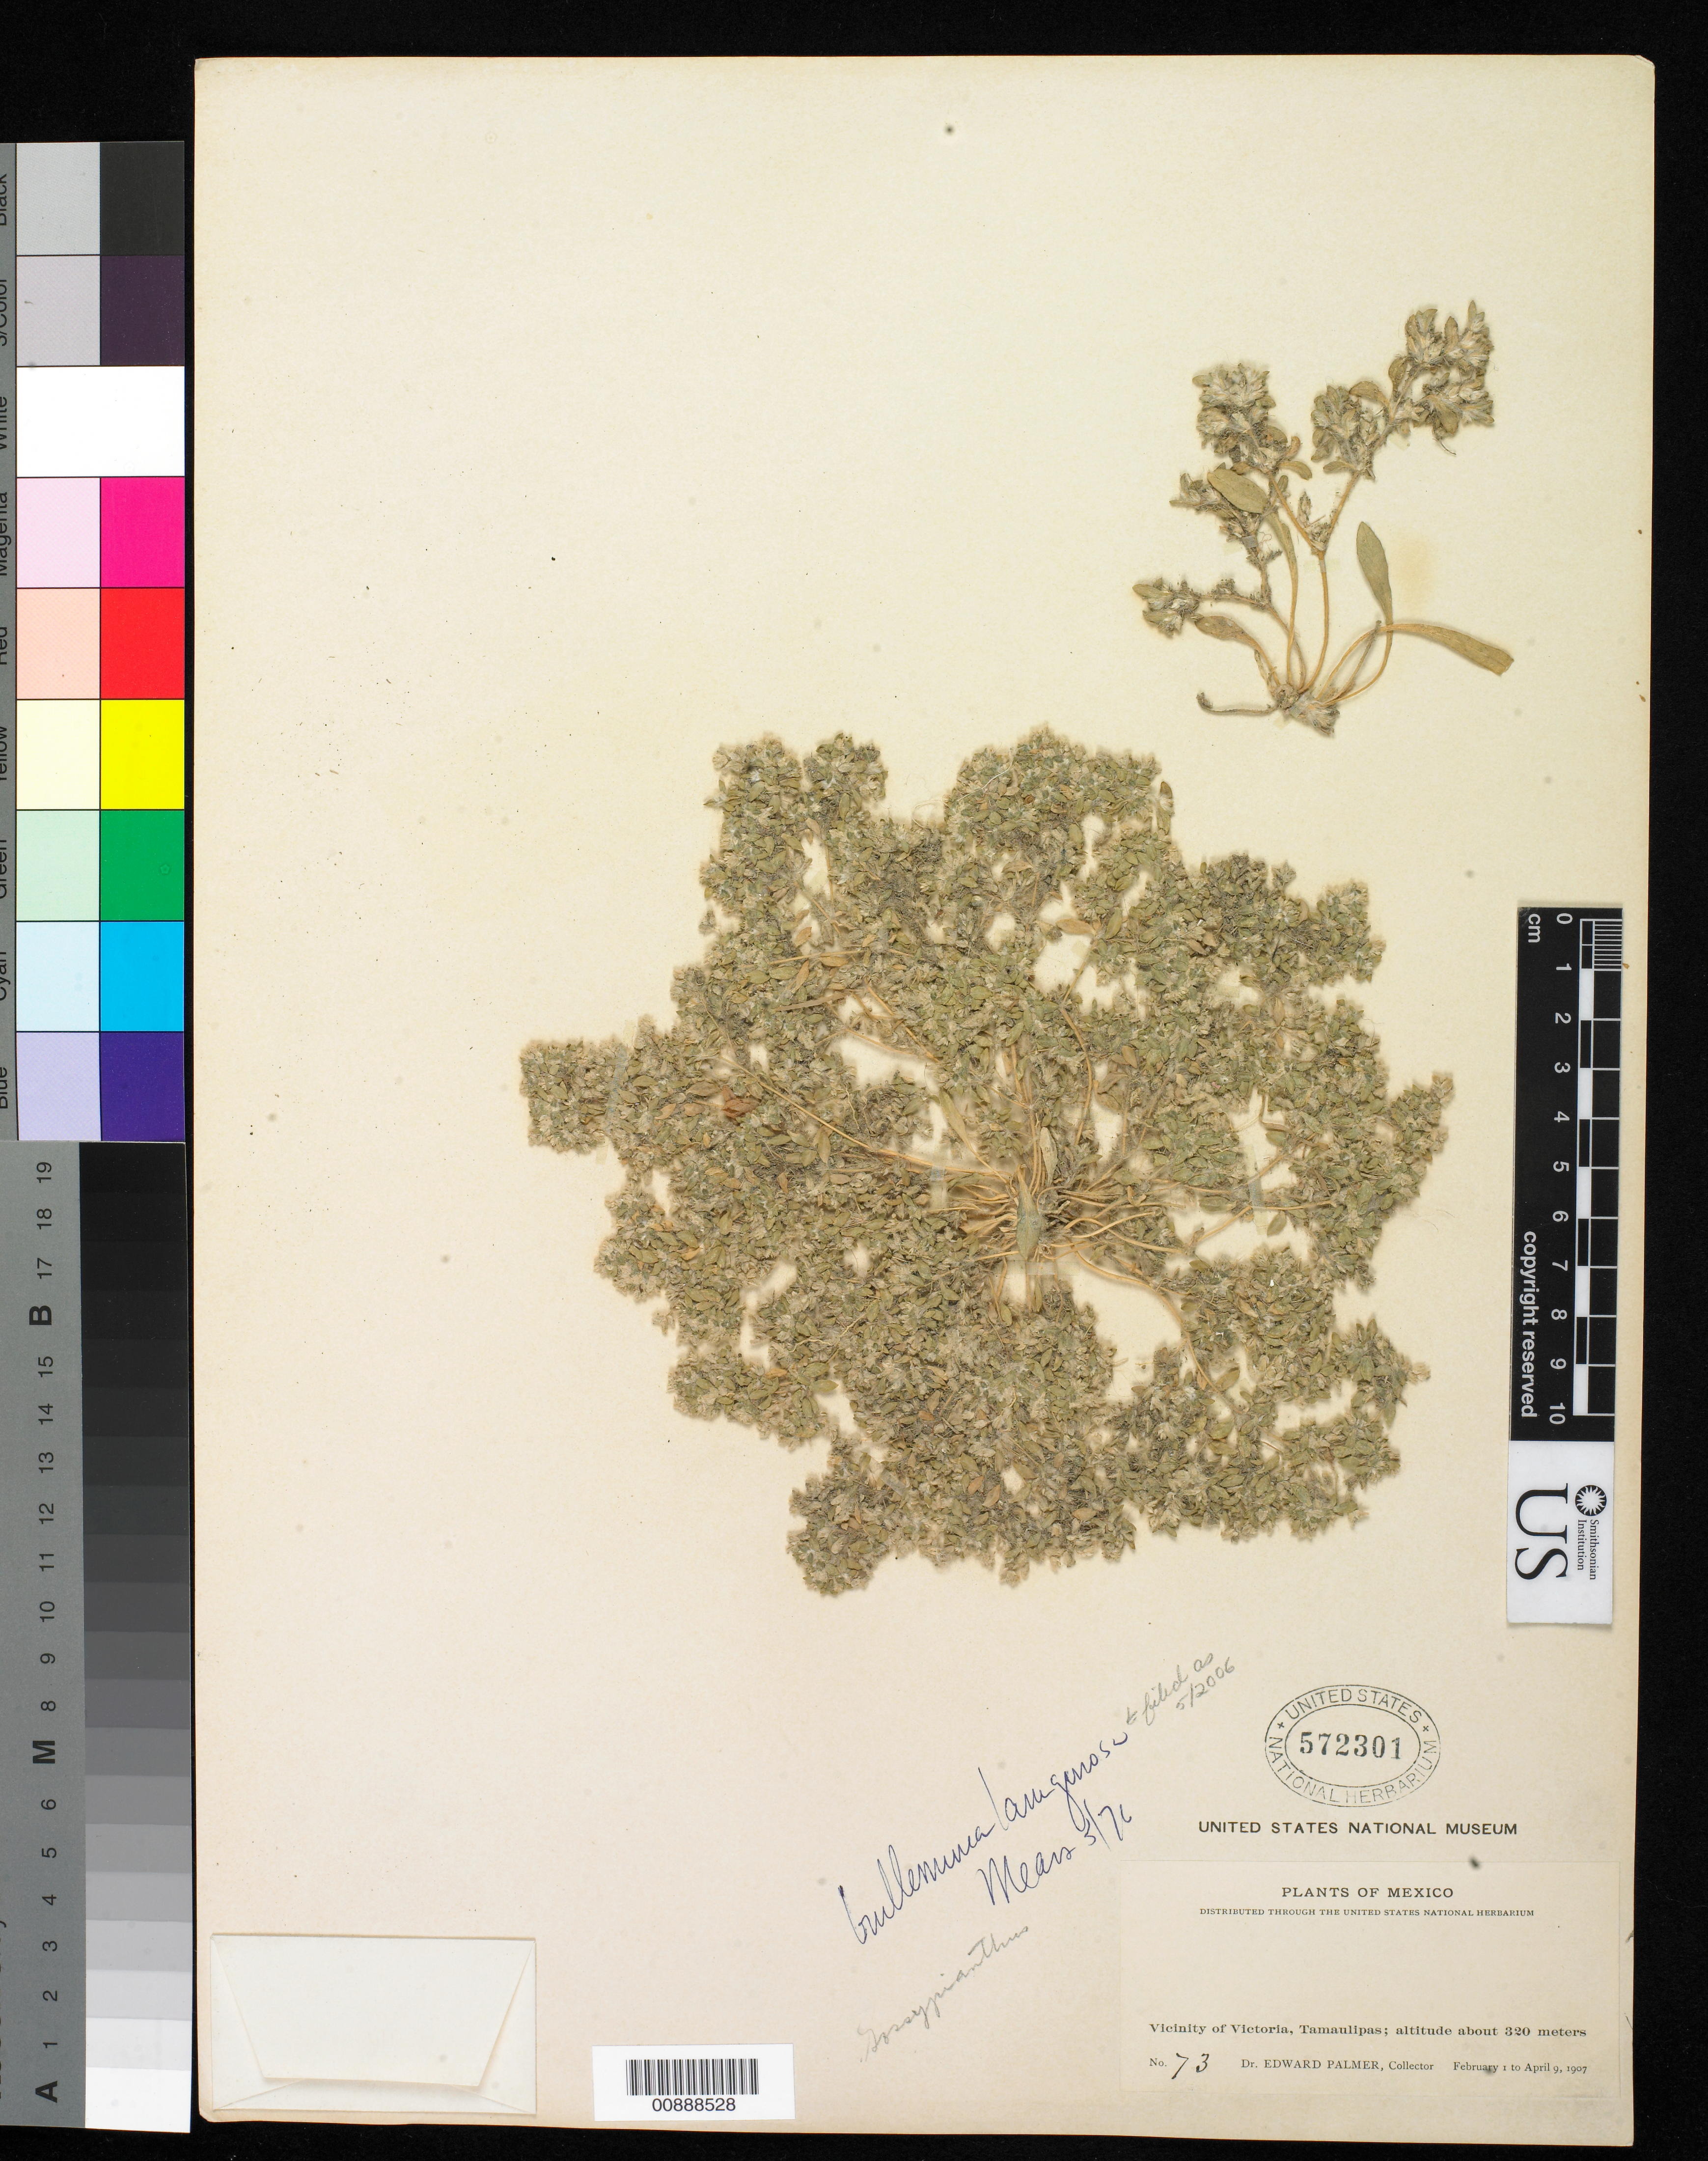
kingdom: Plantae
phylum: Tracheophyta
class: Magnoliopsida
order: Caryophyllales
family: Amaranthaceae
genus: Guilleminea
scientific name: Guilleminea lanuginosa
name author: (Poir.) Benth. & Hook. f.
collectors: E. Palmer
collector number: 73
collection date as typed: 01 Feb 1907 to 09 Apr 1907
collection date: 1907-02-01/1907-04-09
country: Mexico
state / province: Tamaulipas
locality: Vicinity of Victoria.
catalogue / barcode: US 572301